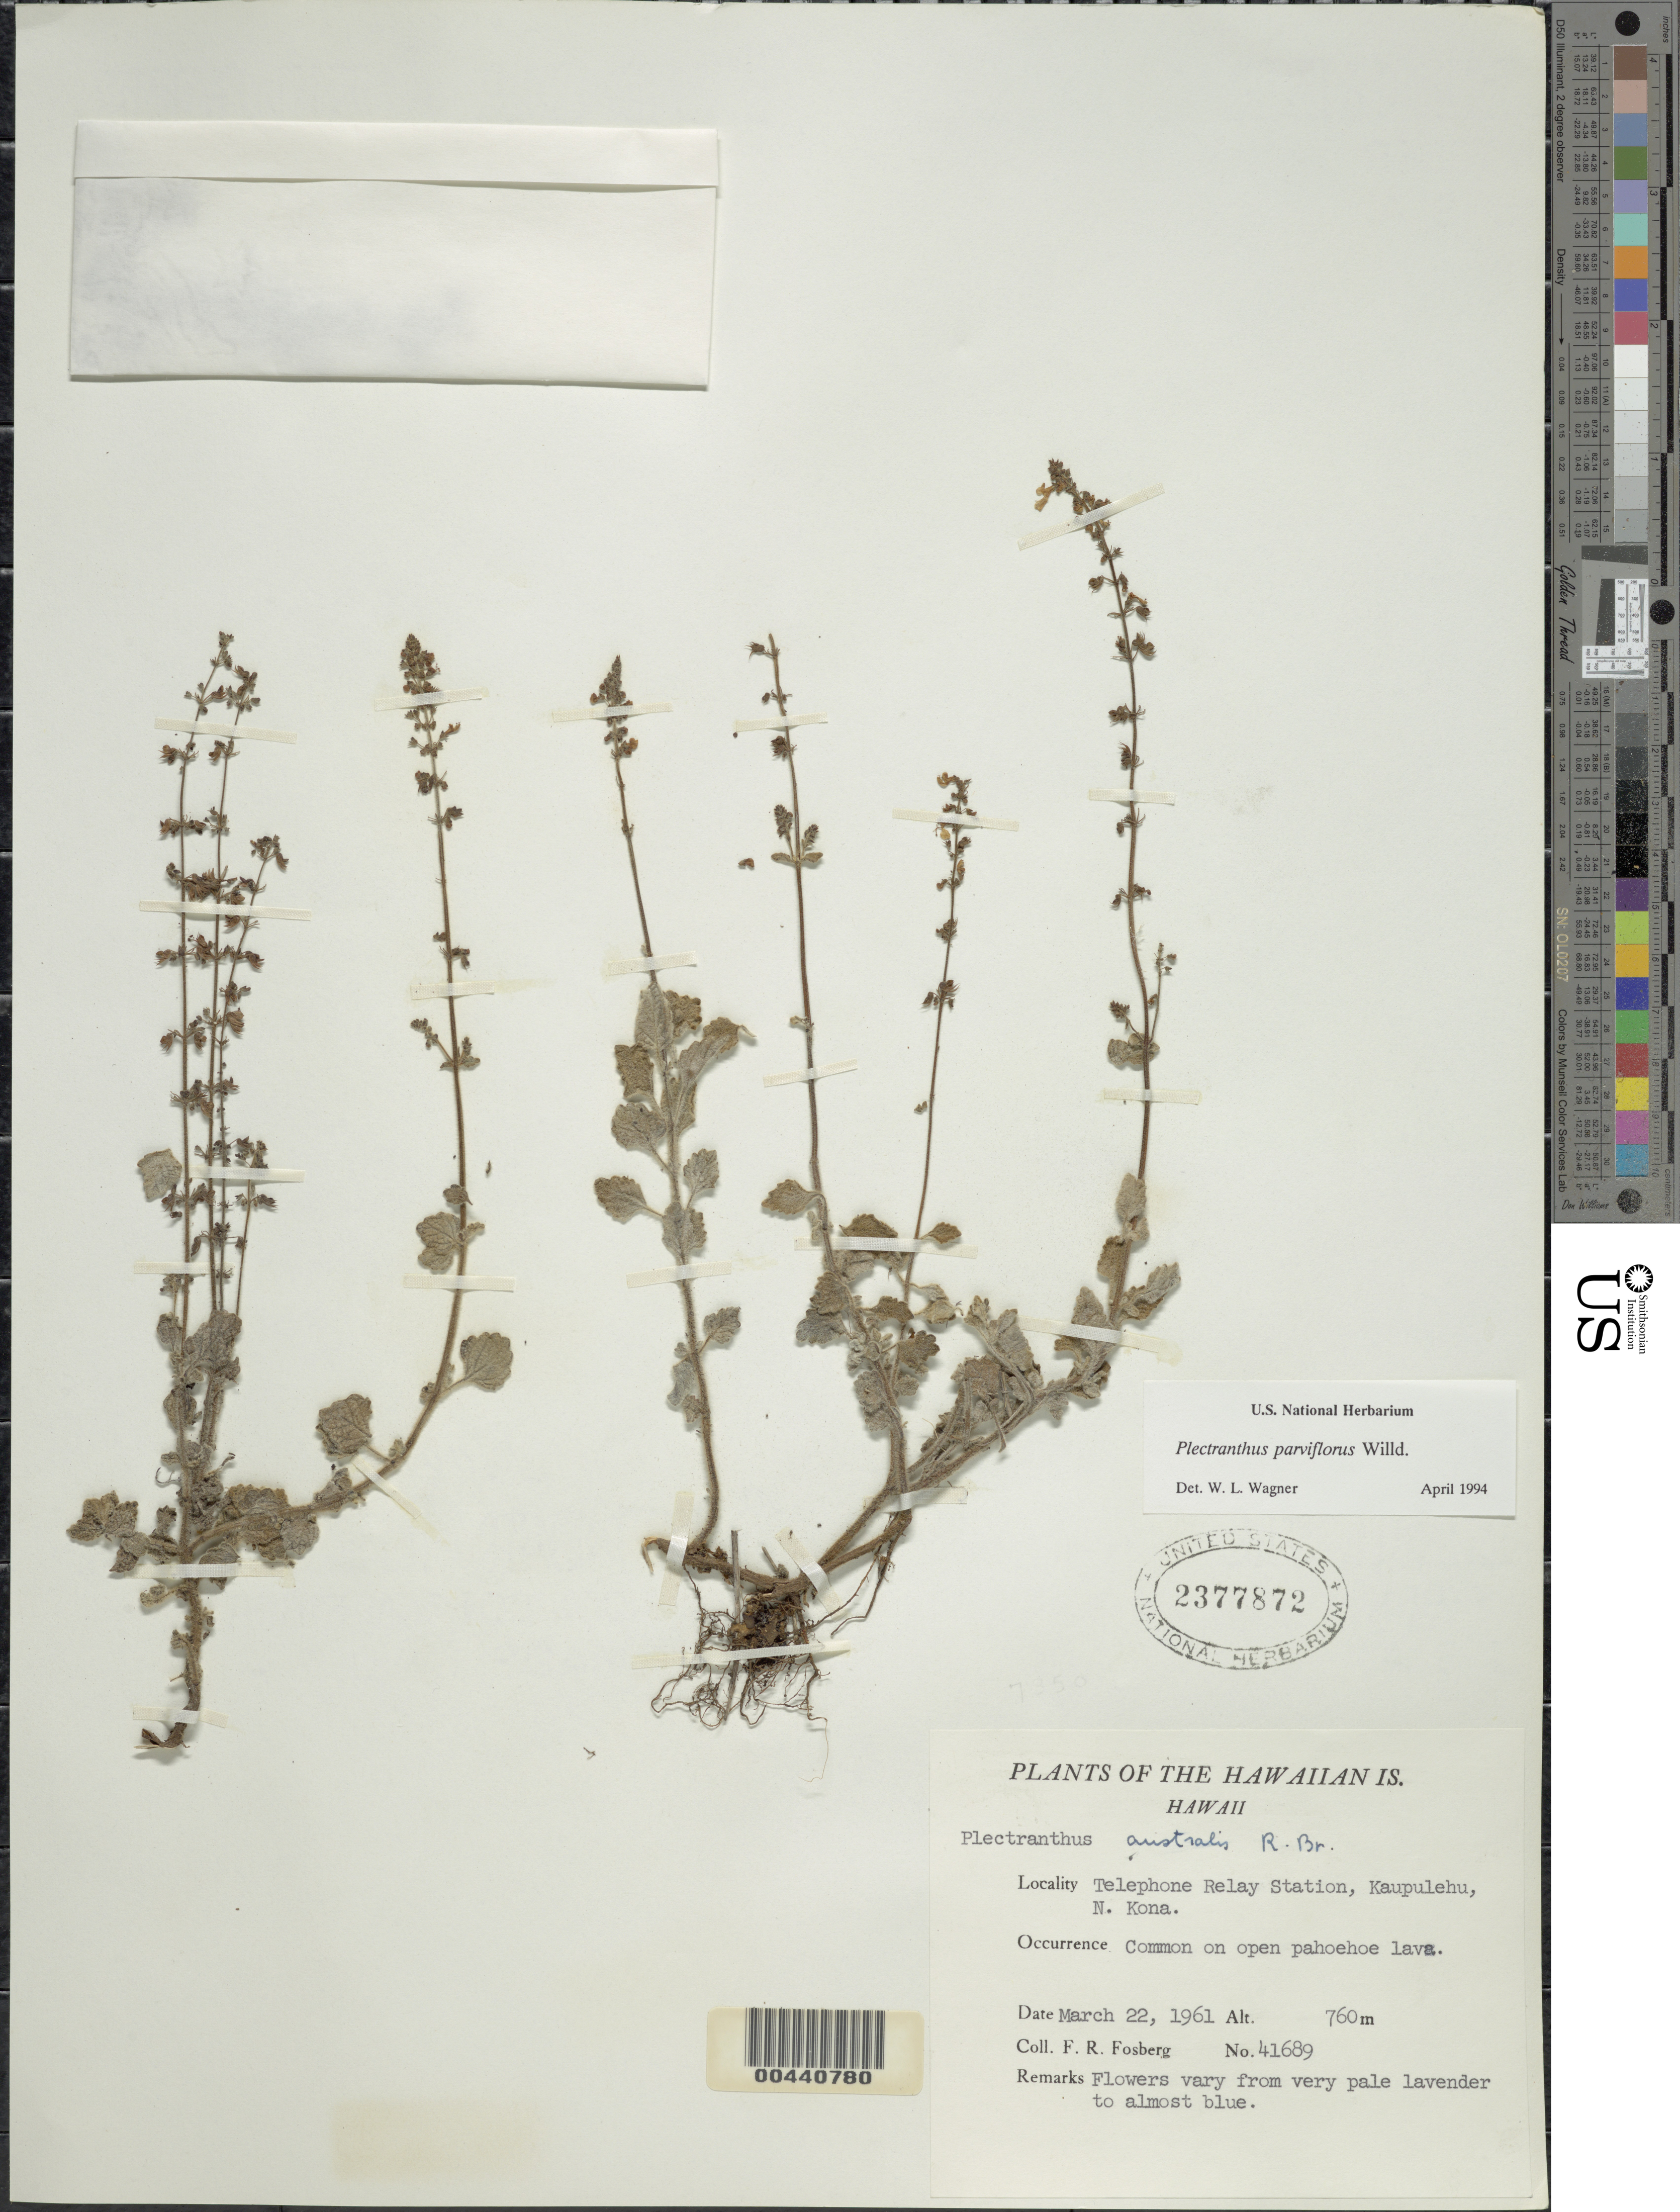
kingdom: Plantae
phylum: Tracheophyta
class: Magnoliopsida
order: Lamiales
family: Lamiaceae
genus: Coleus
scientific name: Coleus australis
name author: (Br.) A.J. Paton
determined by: Wagner, W. L., (BOT), Smithsonian Institution - National Museum of Natural History (UNITED STATES)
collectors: F. R. Fosberg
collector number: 41689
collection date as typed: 22 Mar 1961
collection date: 1961-03-22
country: United States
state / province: Hawaii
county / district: Hawaii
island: Hawaii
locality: Telephone Relay Station, Kaupulehu, N Kona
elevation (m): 760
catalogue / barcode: US 2377872